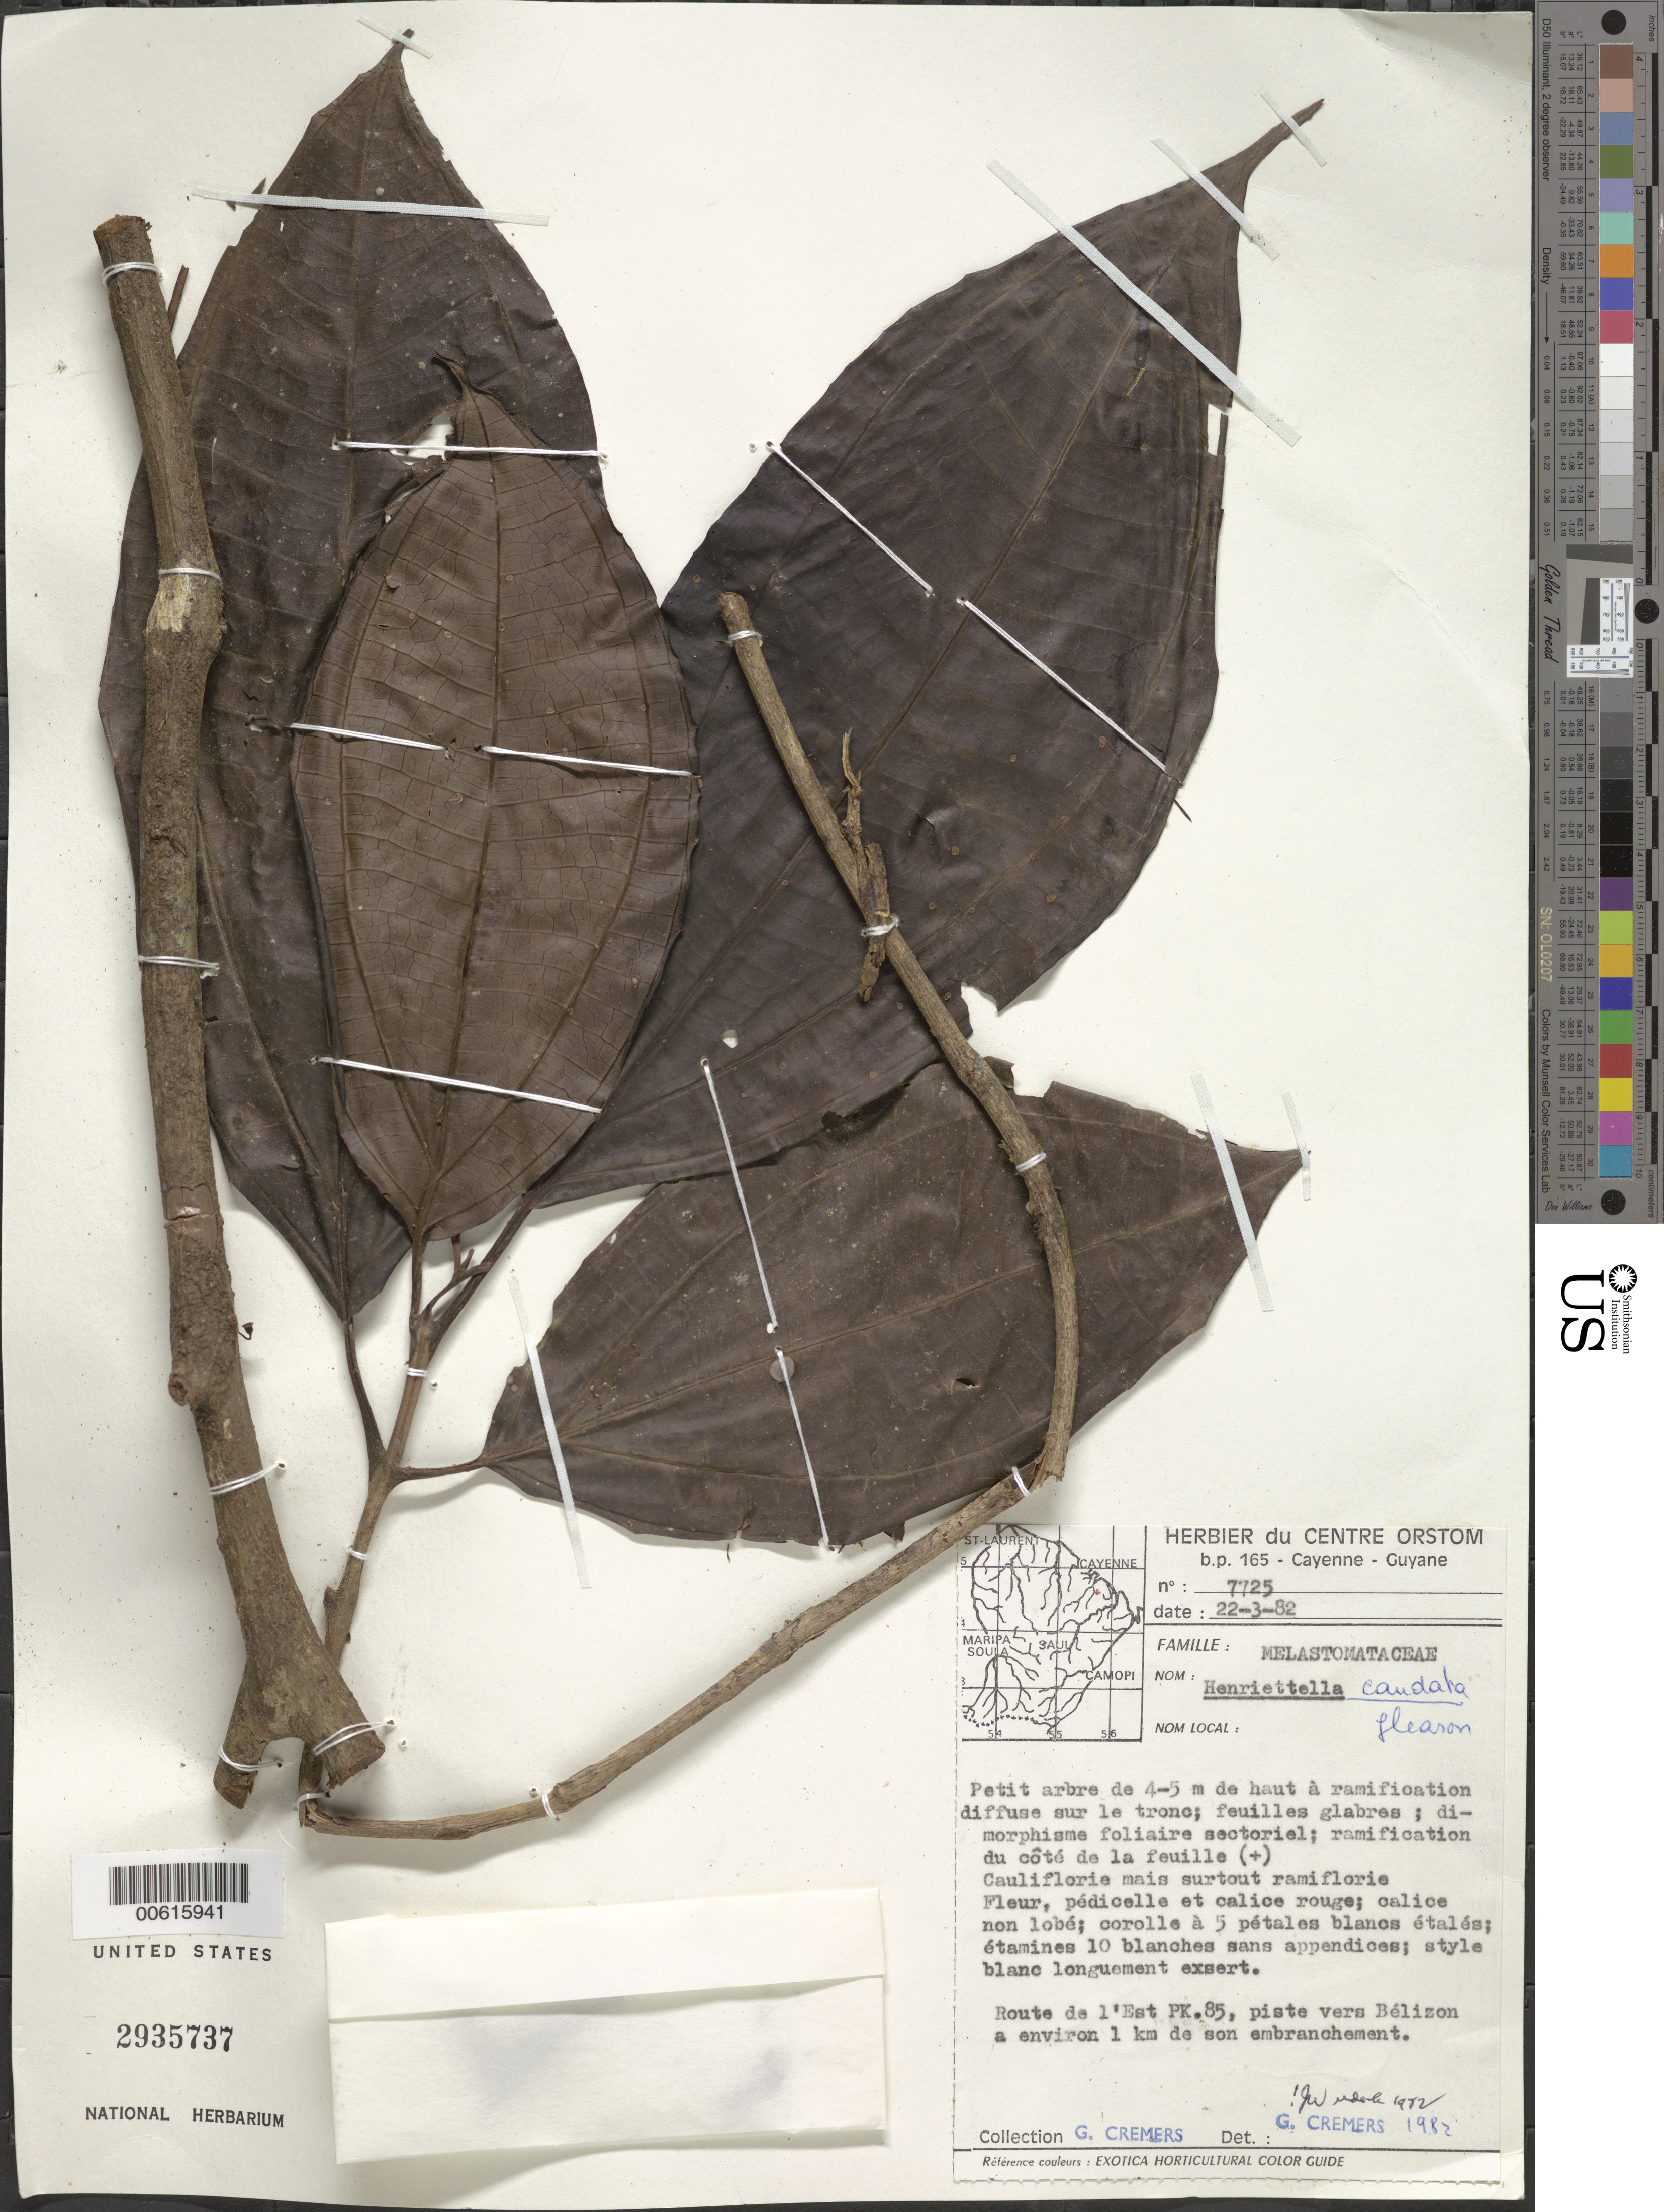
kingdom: Plantae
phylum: Tracheophyta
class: Magnoliopsida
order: Myrtales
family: Melastomataceae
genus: Henriettea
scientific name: Henriettea caudata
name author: (Gleason) Penneys et al.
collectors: G. Cremers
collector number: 7725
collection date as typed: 22-Mar-82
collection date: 1982-03-22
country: French Guiana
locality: Route de l'Est PK 85, piste vers Belizon a env. 1 km de son embranchement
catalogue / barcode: US 2935737